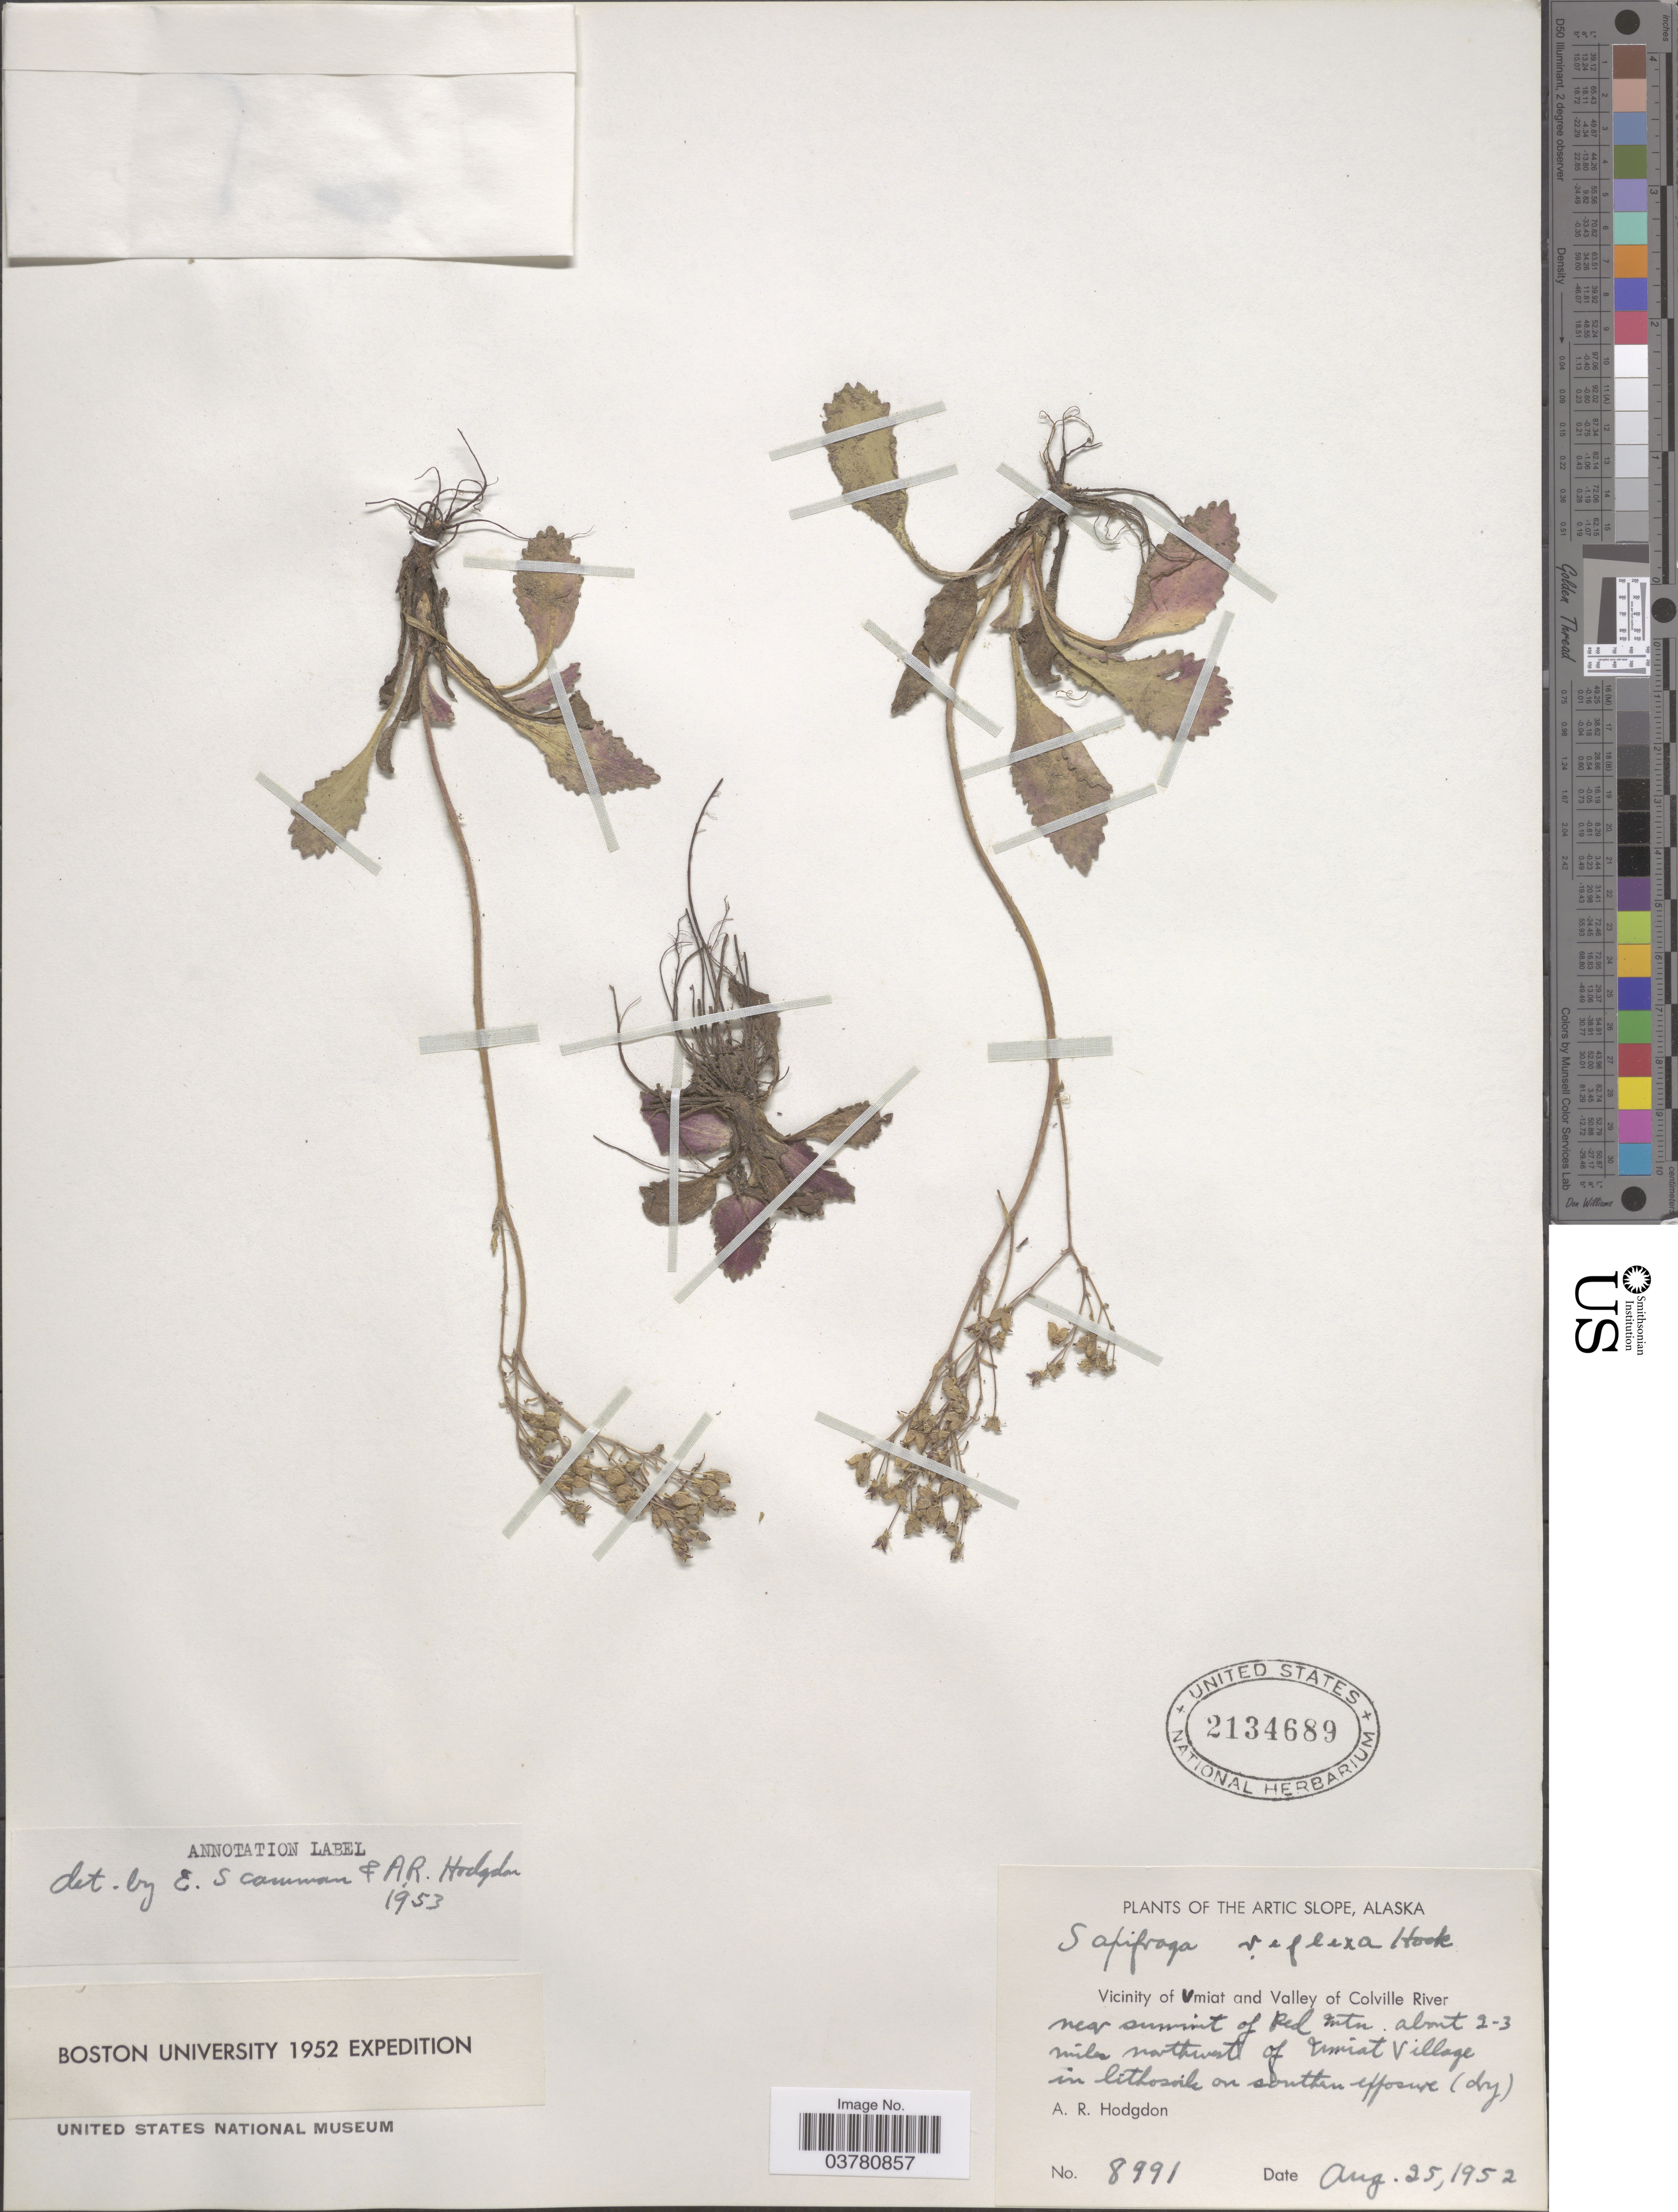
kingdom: Plantae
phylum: Tracheophyta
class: Magnoliopsida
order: Saxifragales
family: Saxifragaceae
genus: Micranthes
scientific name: Micranthes reflexa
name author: (Hook.) Small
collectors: A. R. Hodgdon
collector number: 8991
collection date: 1952-08-25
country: United States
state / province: Alaska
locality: Arctic Slope. Vicinity of Umiat and Valley of Colville River near summit of Red Mtn. about 2-3 miles northwest of Umiat Village in lithosoils on southern exposure (dry).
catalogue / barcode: US 2134689